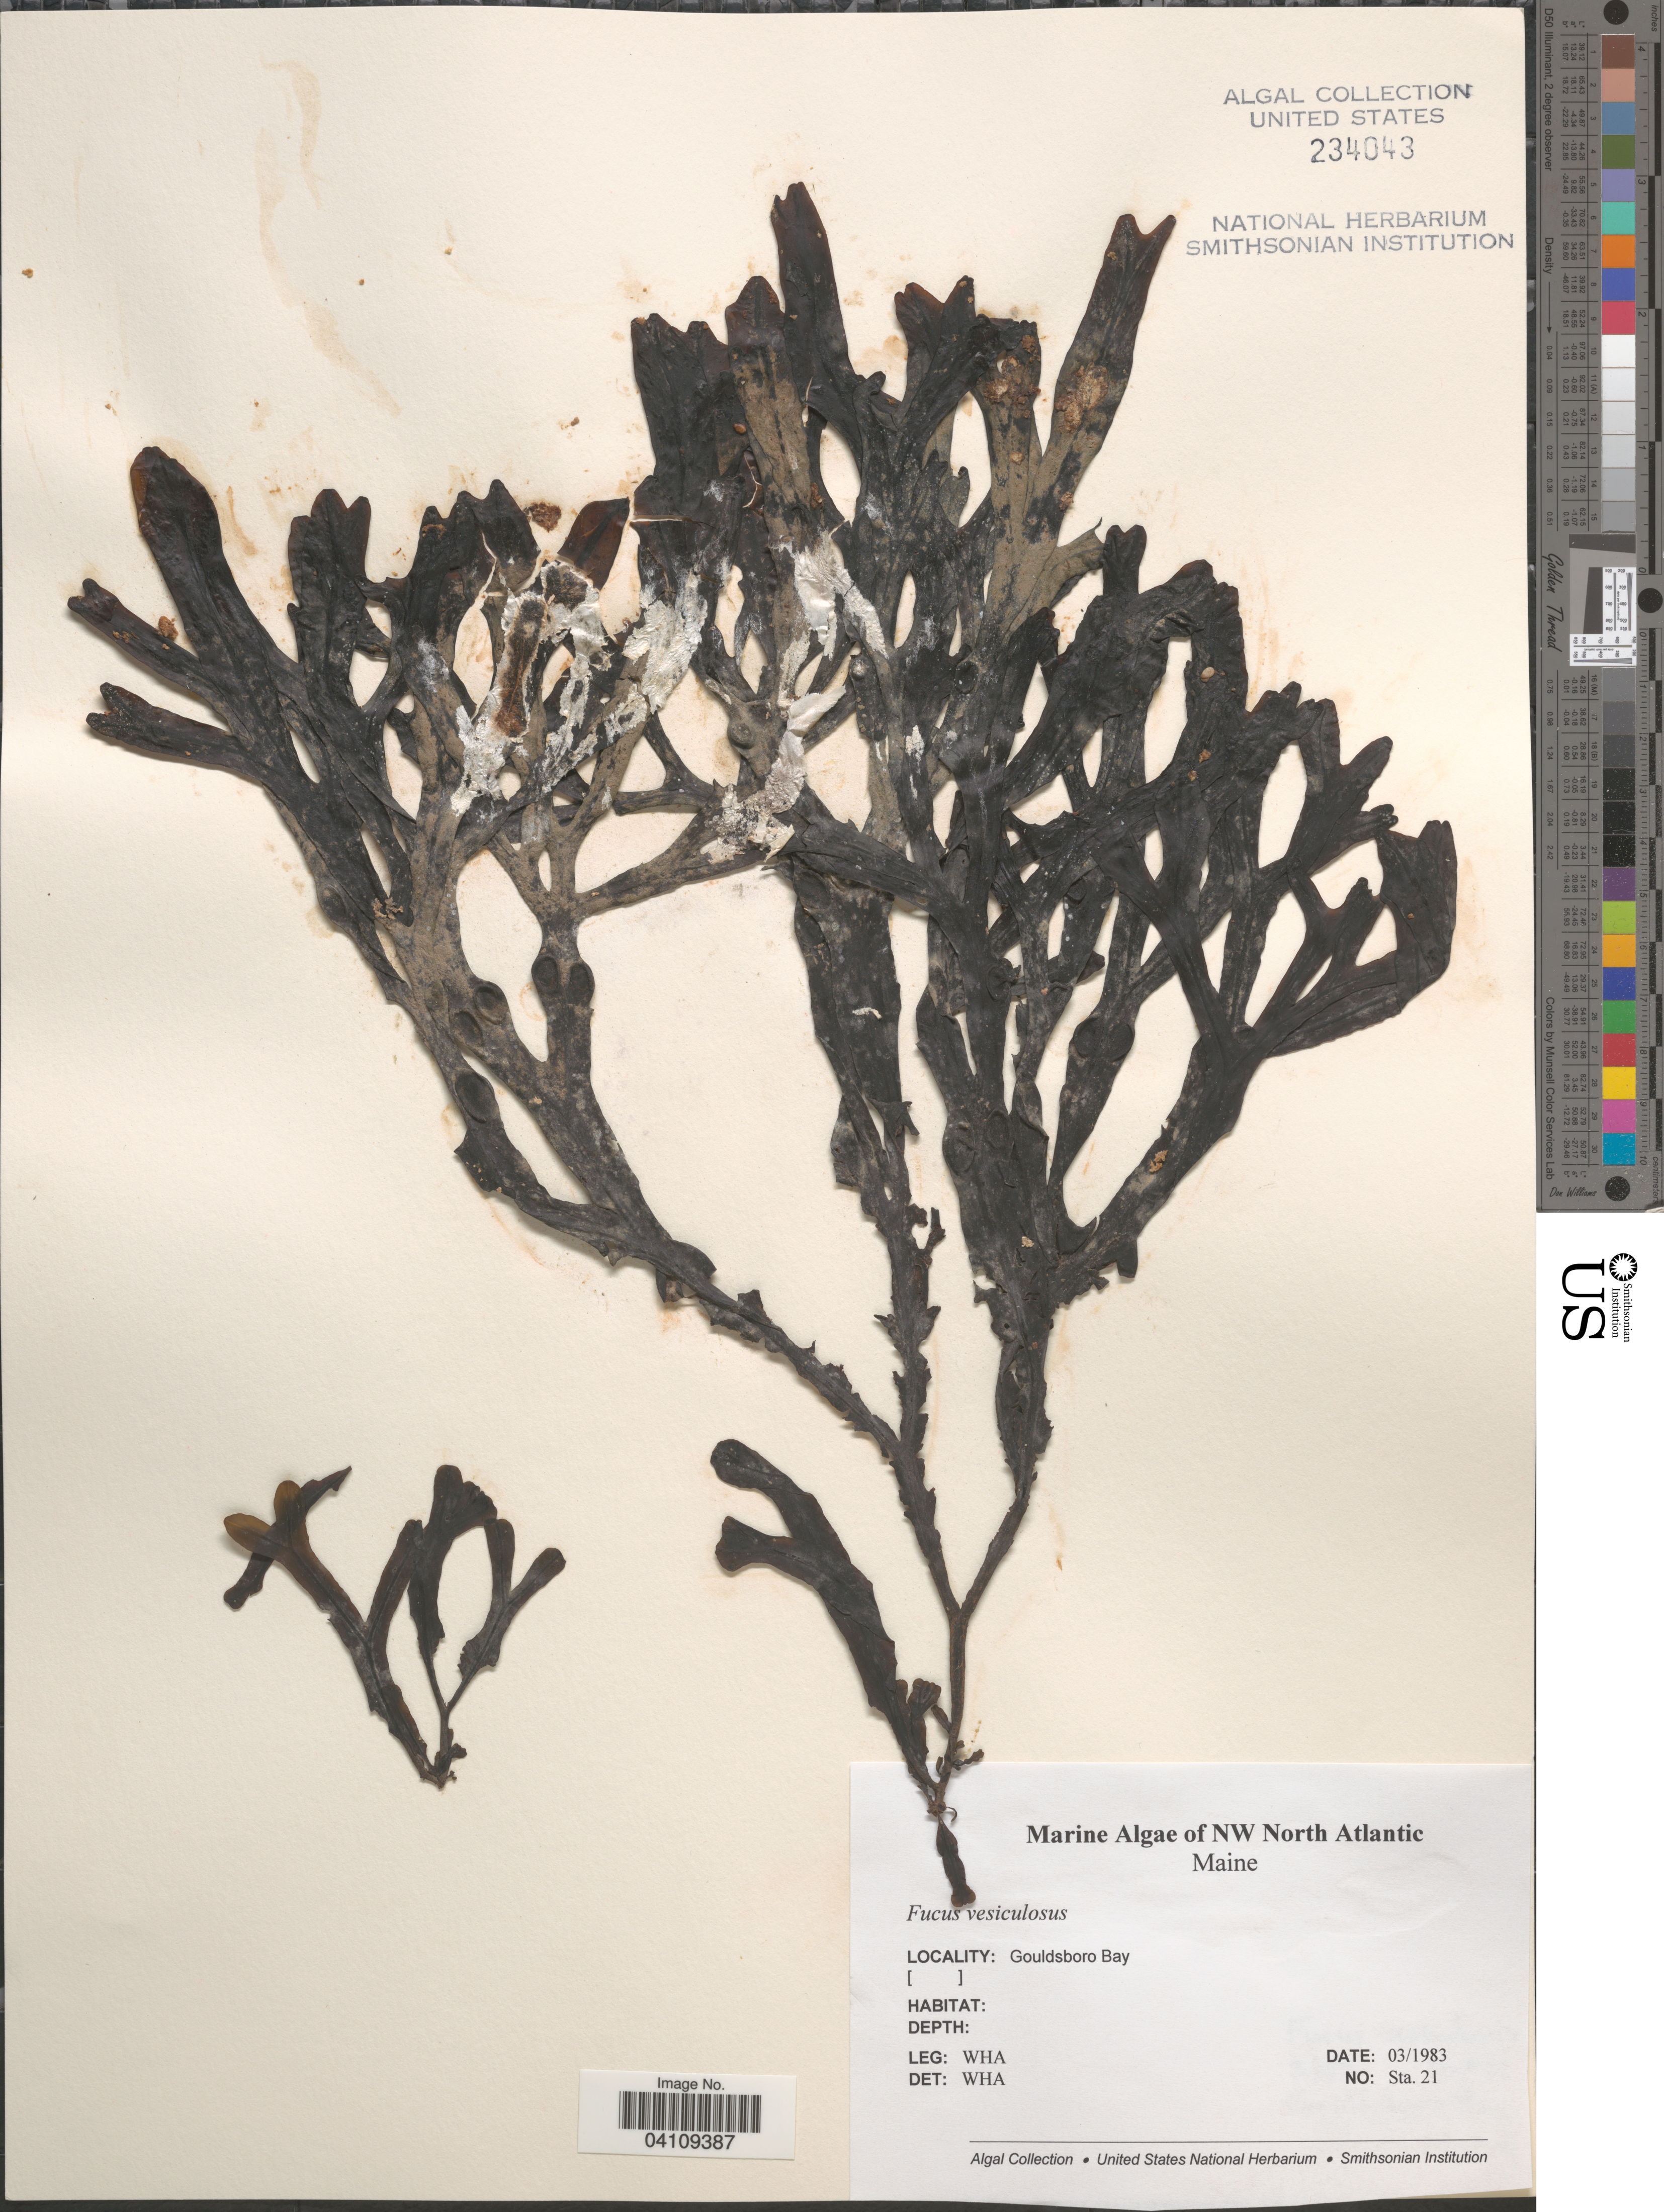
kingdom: Chromista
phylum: Ochrophyta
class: Phaeophyceae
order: Fucales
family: Fucaceae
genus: Fucus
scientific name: Fucus vesiculosus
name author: L.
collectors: W. H. Adey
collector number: Sta. 21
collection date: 1983-03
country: United States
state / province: Maine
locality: NW North Atlantic. Gouldsboro Bay.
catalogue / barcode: US 234043